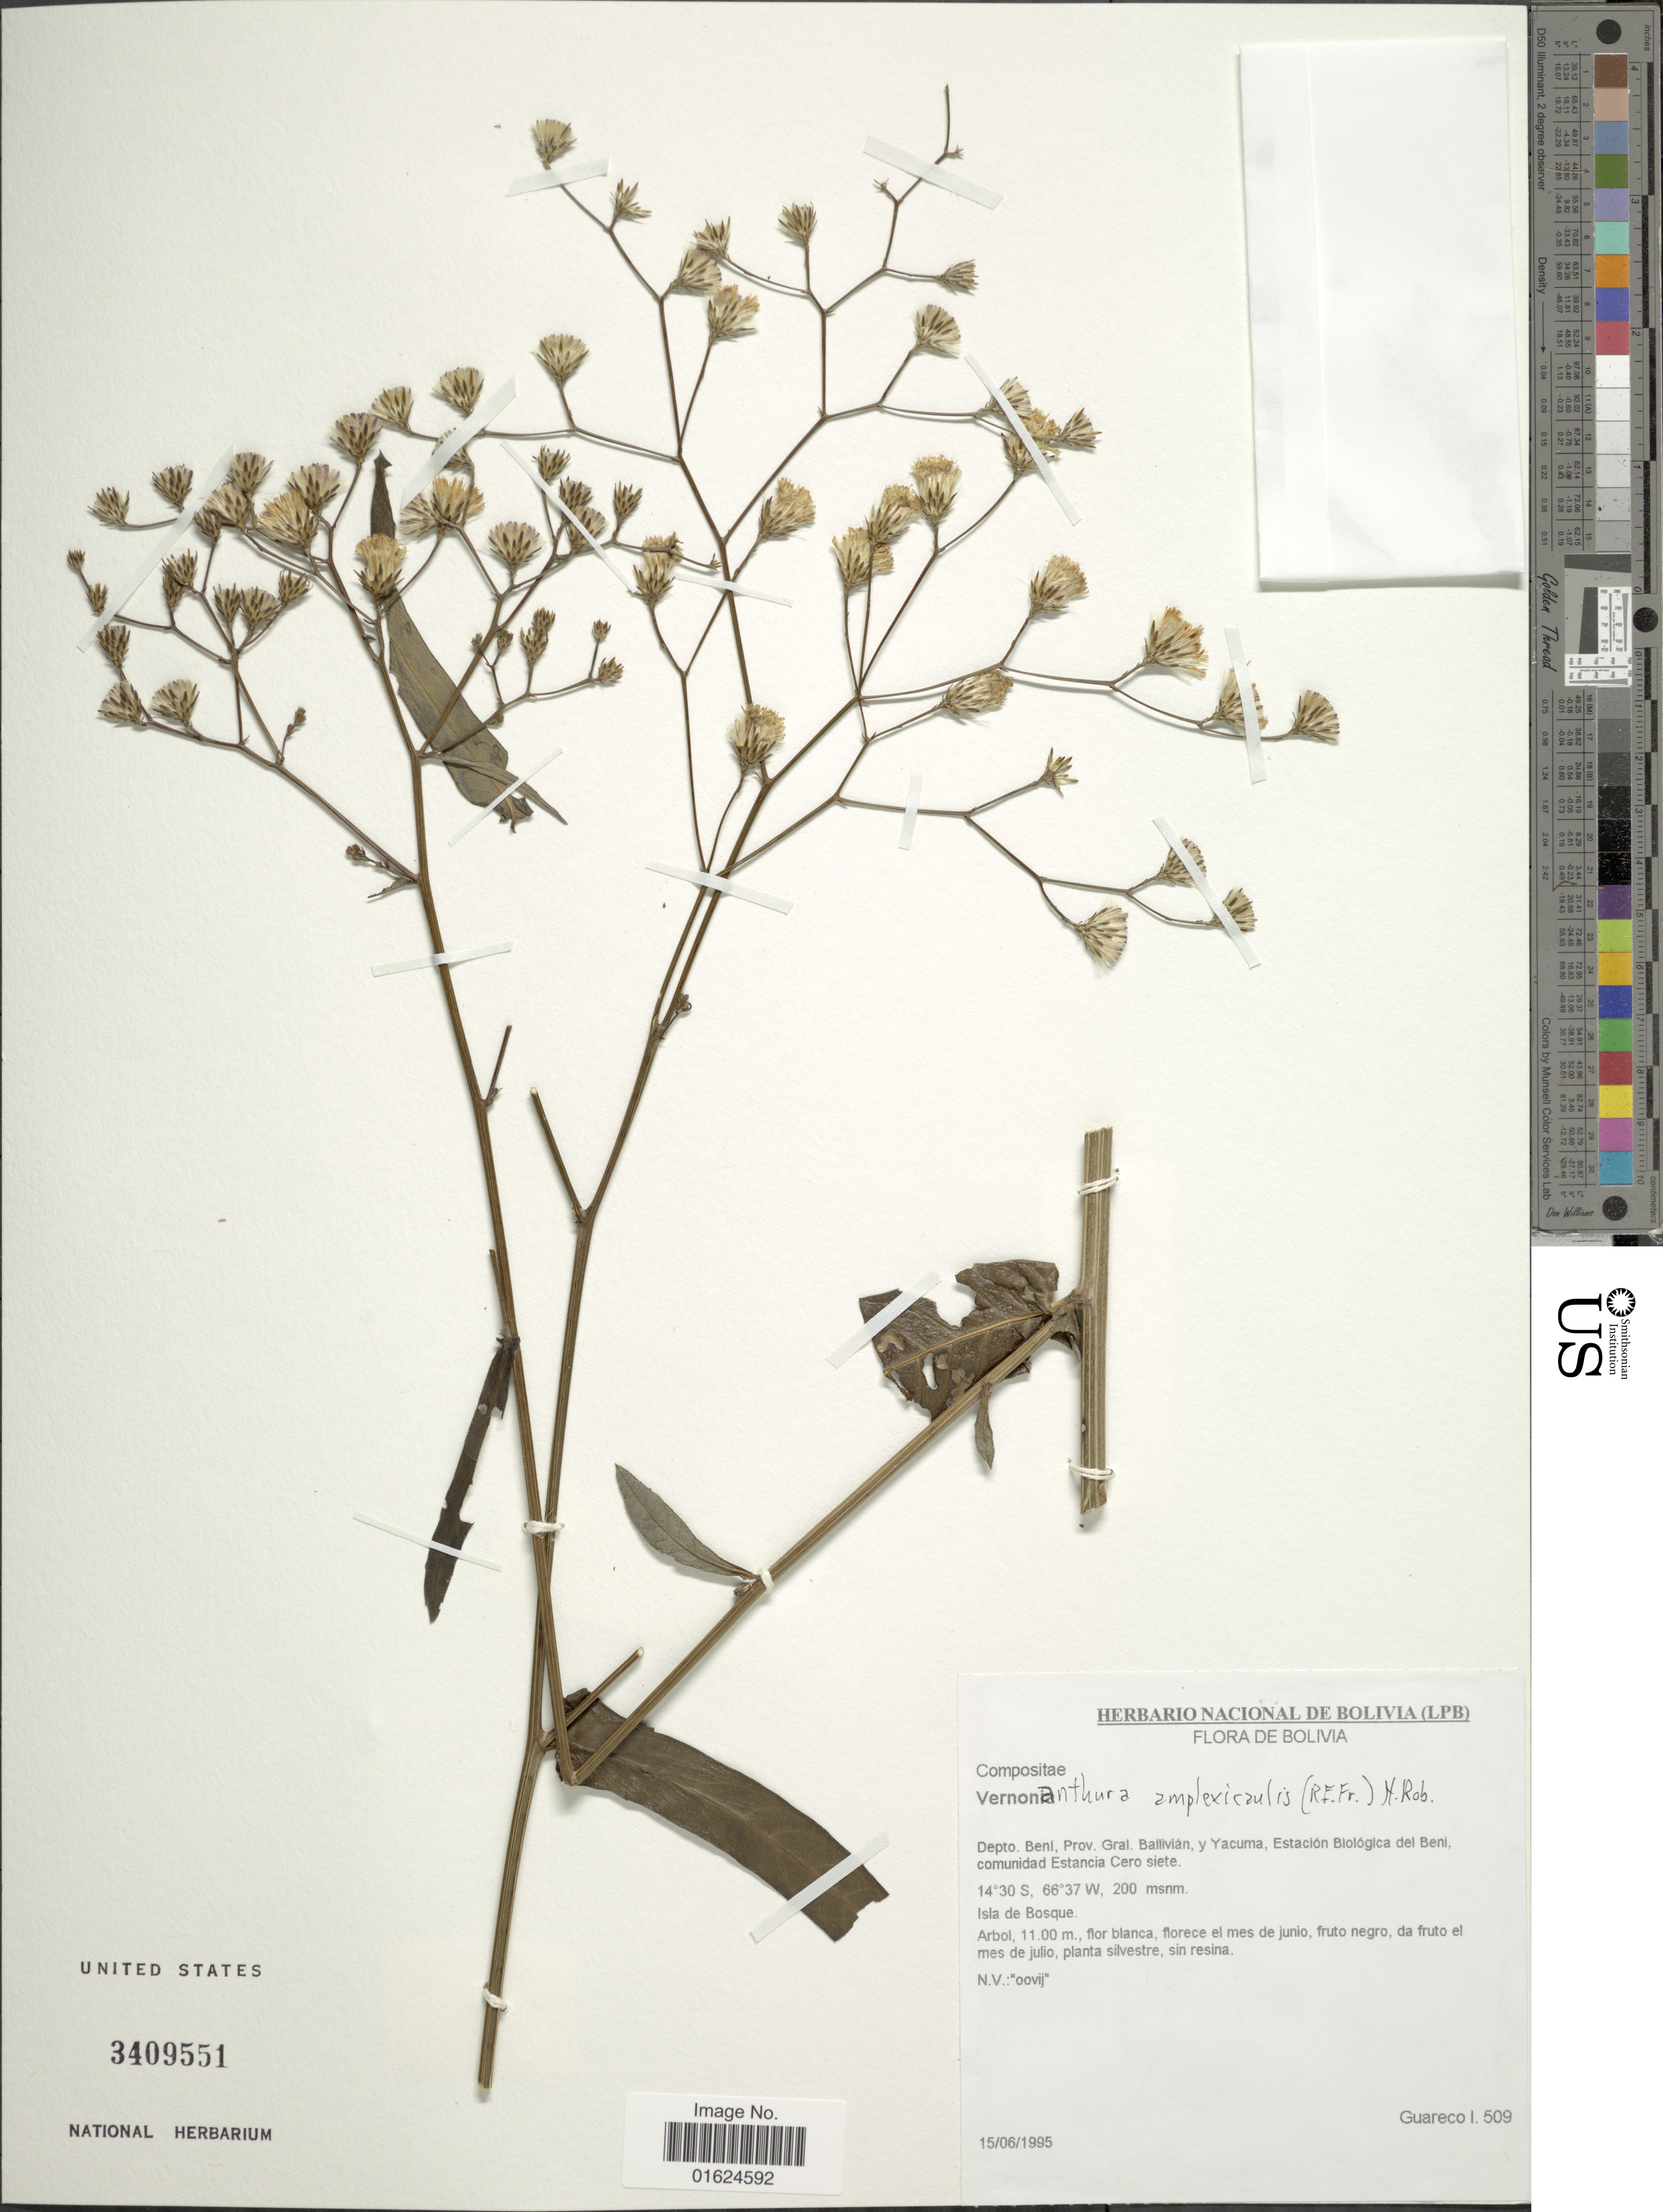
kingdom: Plantae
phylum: Tracheophyta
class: Magnoliopsida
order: Asterales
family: Asteraceae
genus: Vernonanthura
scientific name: Vernonanthura amplexicaulis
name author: (R.E. Fr.) H. Rob.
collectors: I. Guareco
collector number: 509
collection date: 1995-06-15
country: Bolivia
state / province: Beni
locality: Depto. Beni, Prov. Gral. Ballivián, y Yacuma, Estación Biológica del Beni, comunidad Estancia Cero Siete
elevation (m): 1100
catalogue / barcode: US 3409551